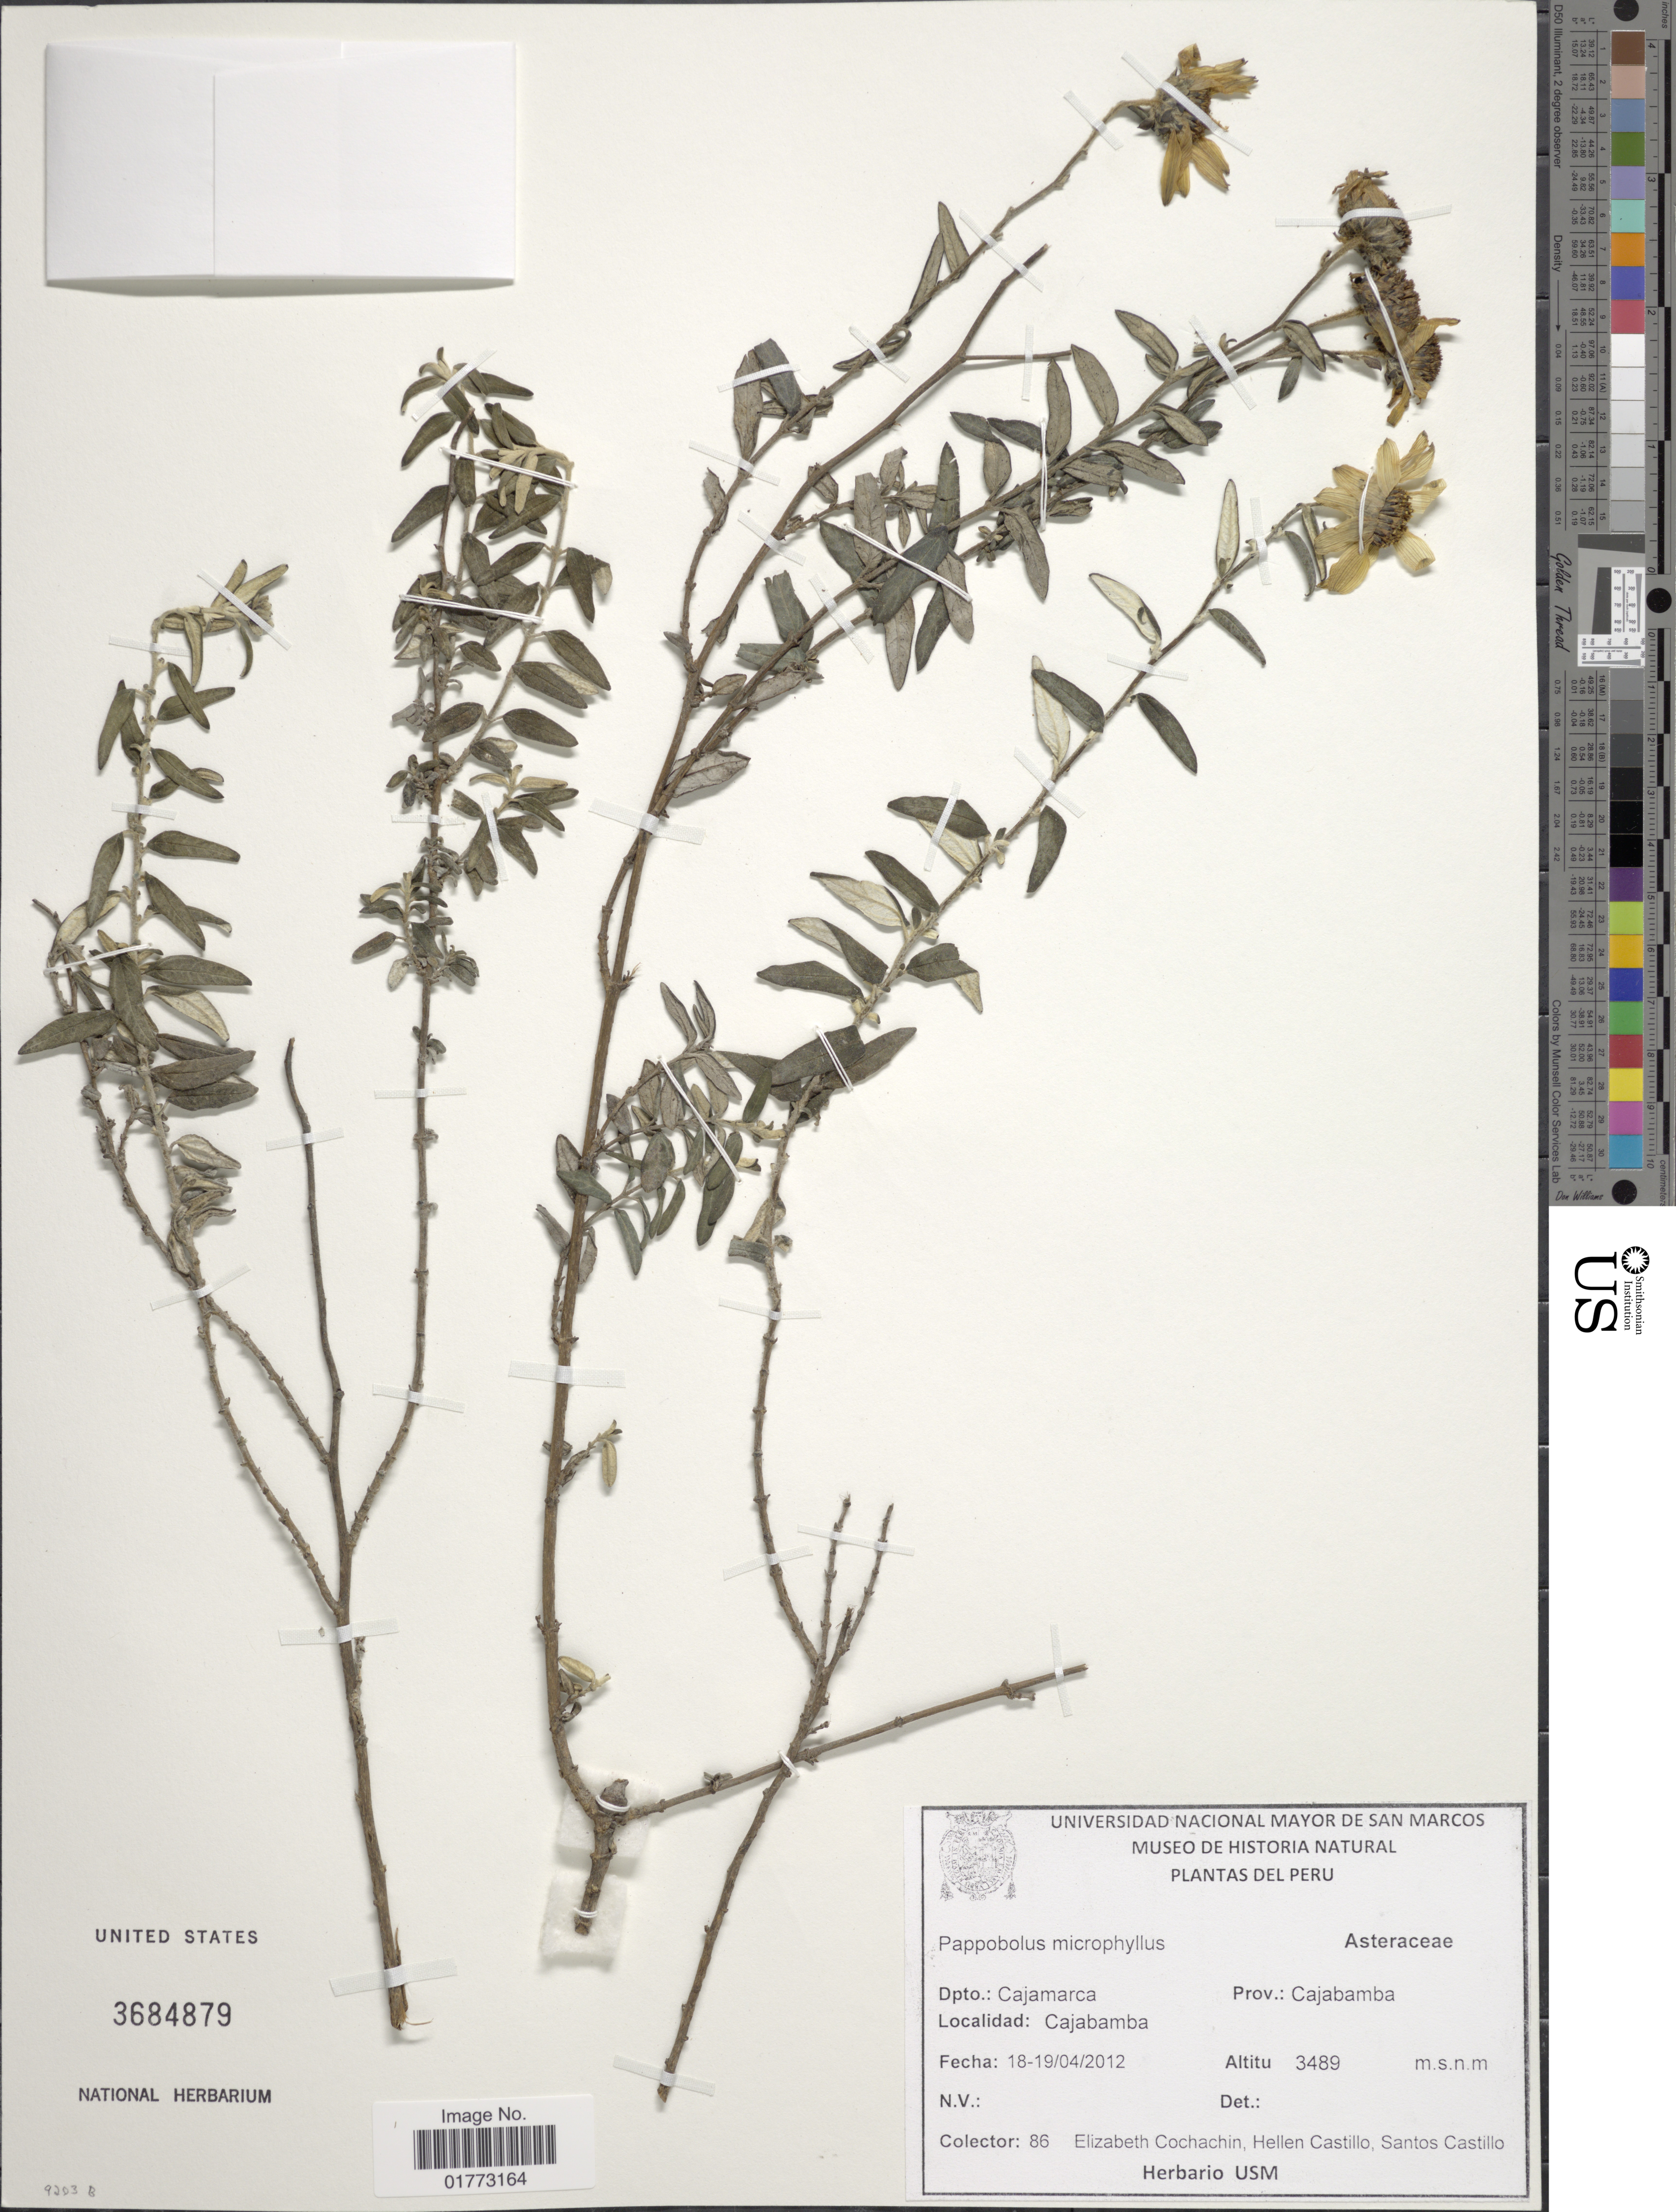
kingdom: Plantae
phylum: Tracheophyta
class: Magnoliopsida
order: Asterales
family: Asteraceae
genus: Pappobolus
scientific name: Pappobolus microphyllus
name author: (Kunth) Panero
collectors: E. Cochachin Guerrero, H. Castillo & S. Castillo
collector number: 86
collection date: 2012-04-18/2012-04-19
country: Peru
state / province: Cajamarca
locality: Cajabamba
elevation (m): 3489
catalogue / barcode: US 3684879